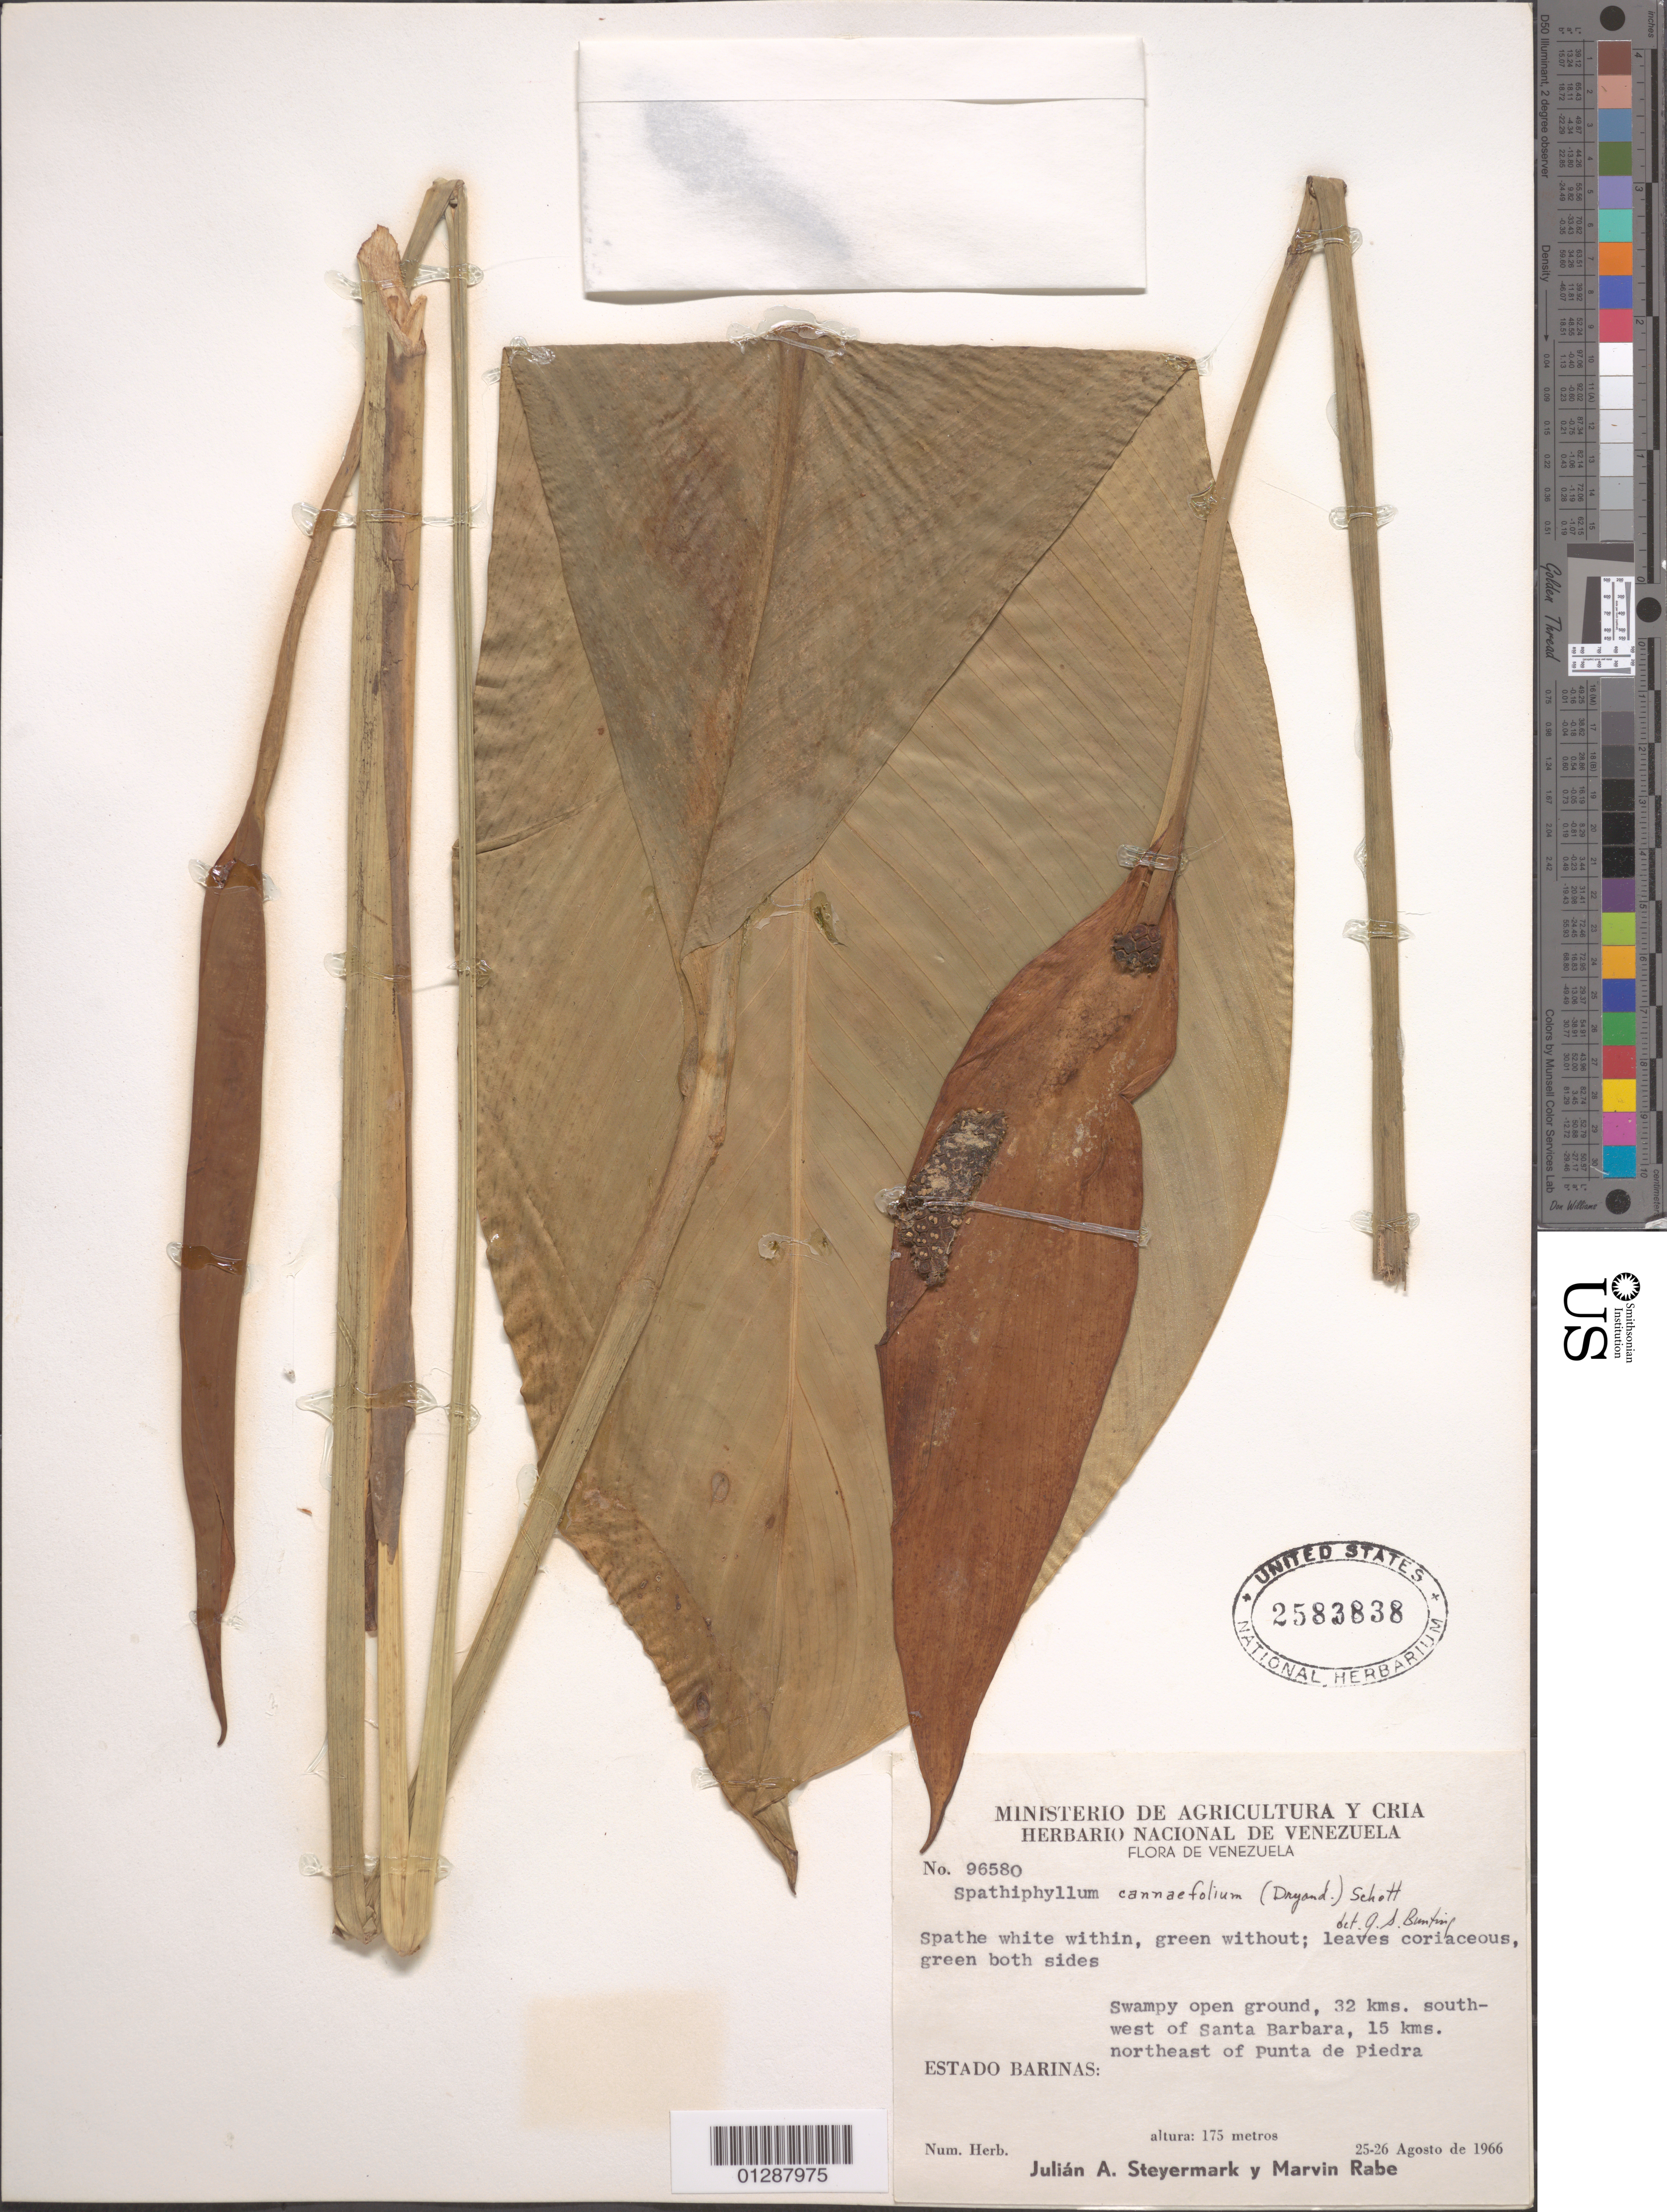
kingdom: Plantae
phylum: Tracheophyta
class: Liliopsida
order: Alismatales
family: Araceae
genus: Spathiphyllum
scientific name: Spathiphyllum cannifolium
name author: (Dryand. ex Sims) Schott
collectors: J. Steyermark & M. Rabe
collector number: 96580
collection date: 1966-08-25/1966-08-26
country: Venezuela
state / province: Barinas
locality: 32 kms. southwest of Santa Barbara, 15 kms. northeast of Punta de Piedra.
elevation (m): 175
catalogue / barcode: US 2583838